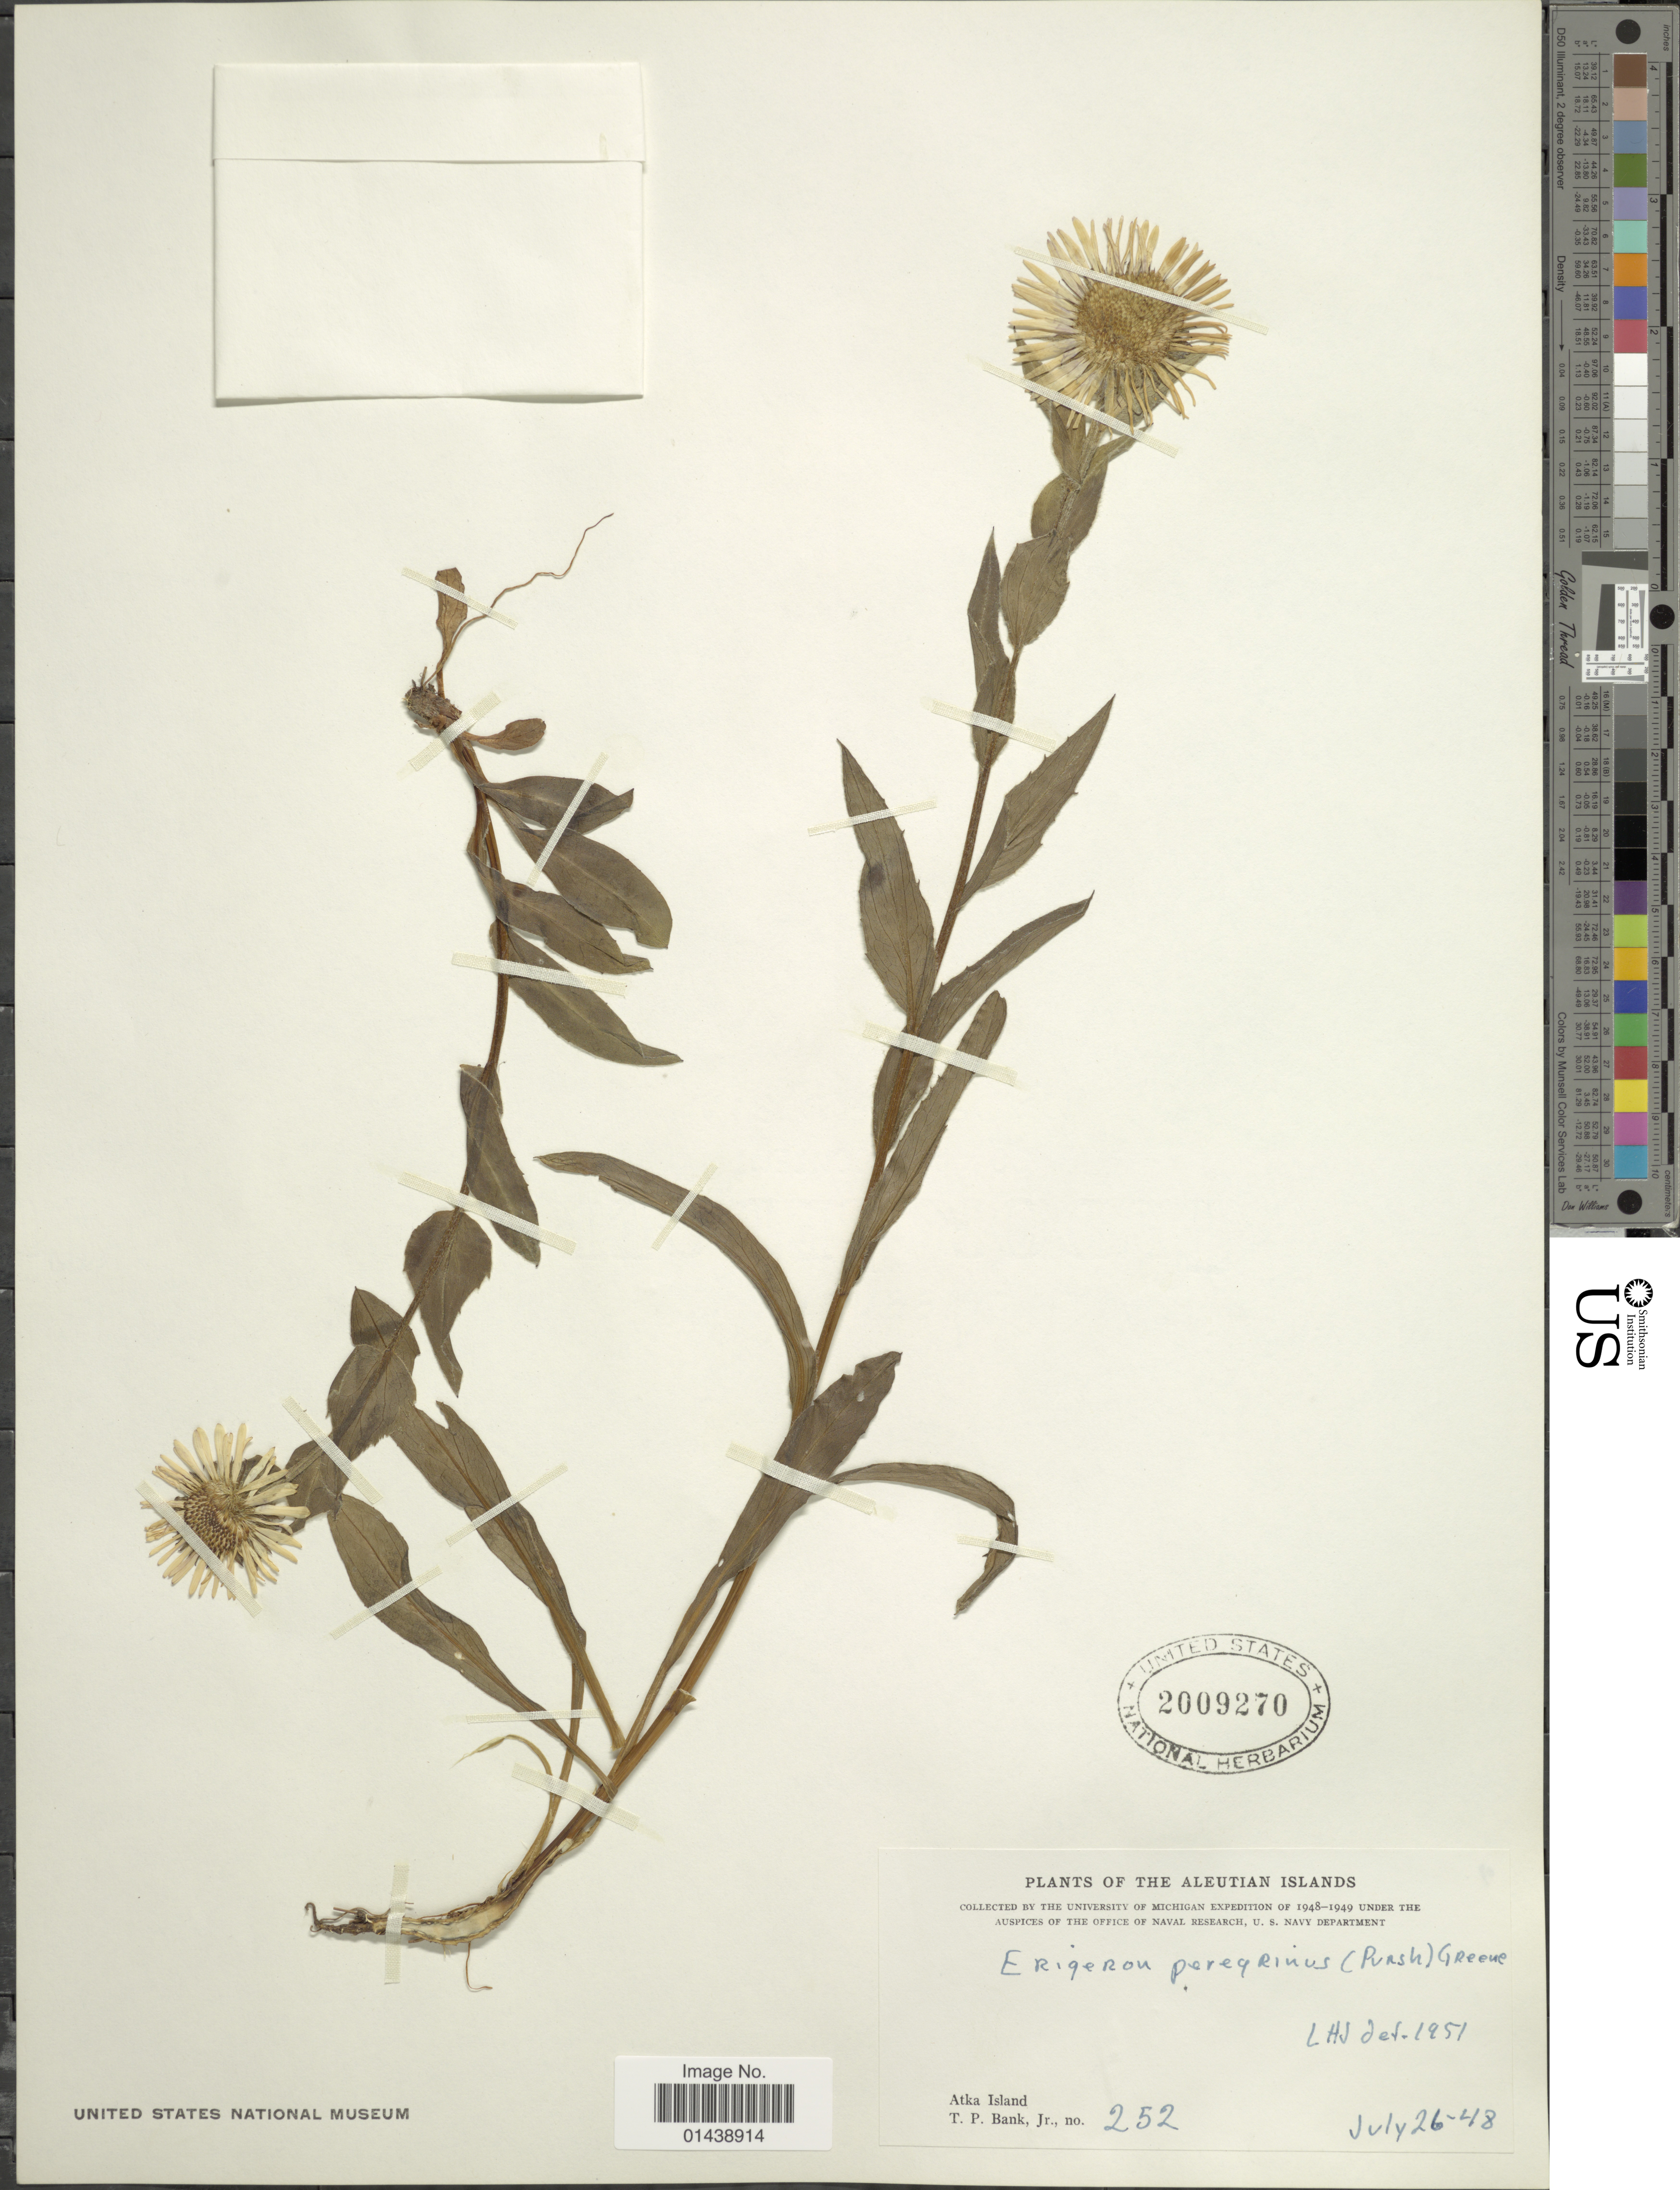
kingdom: Plantae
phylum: Tracheophyta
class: Magnoliopsida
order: Asterales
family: Asteraceae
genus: Erigeron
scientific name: Erigeron peregrinus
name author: (Banks ex Pursh) Greene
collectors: T. Bank Jr.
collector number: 252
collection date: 1948-07-16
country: United States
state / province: Alaska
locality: Aluetian Islands. Atka Island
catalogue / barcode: US 2009270